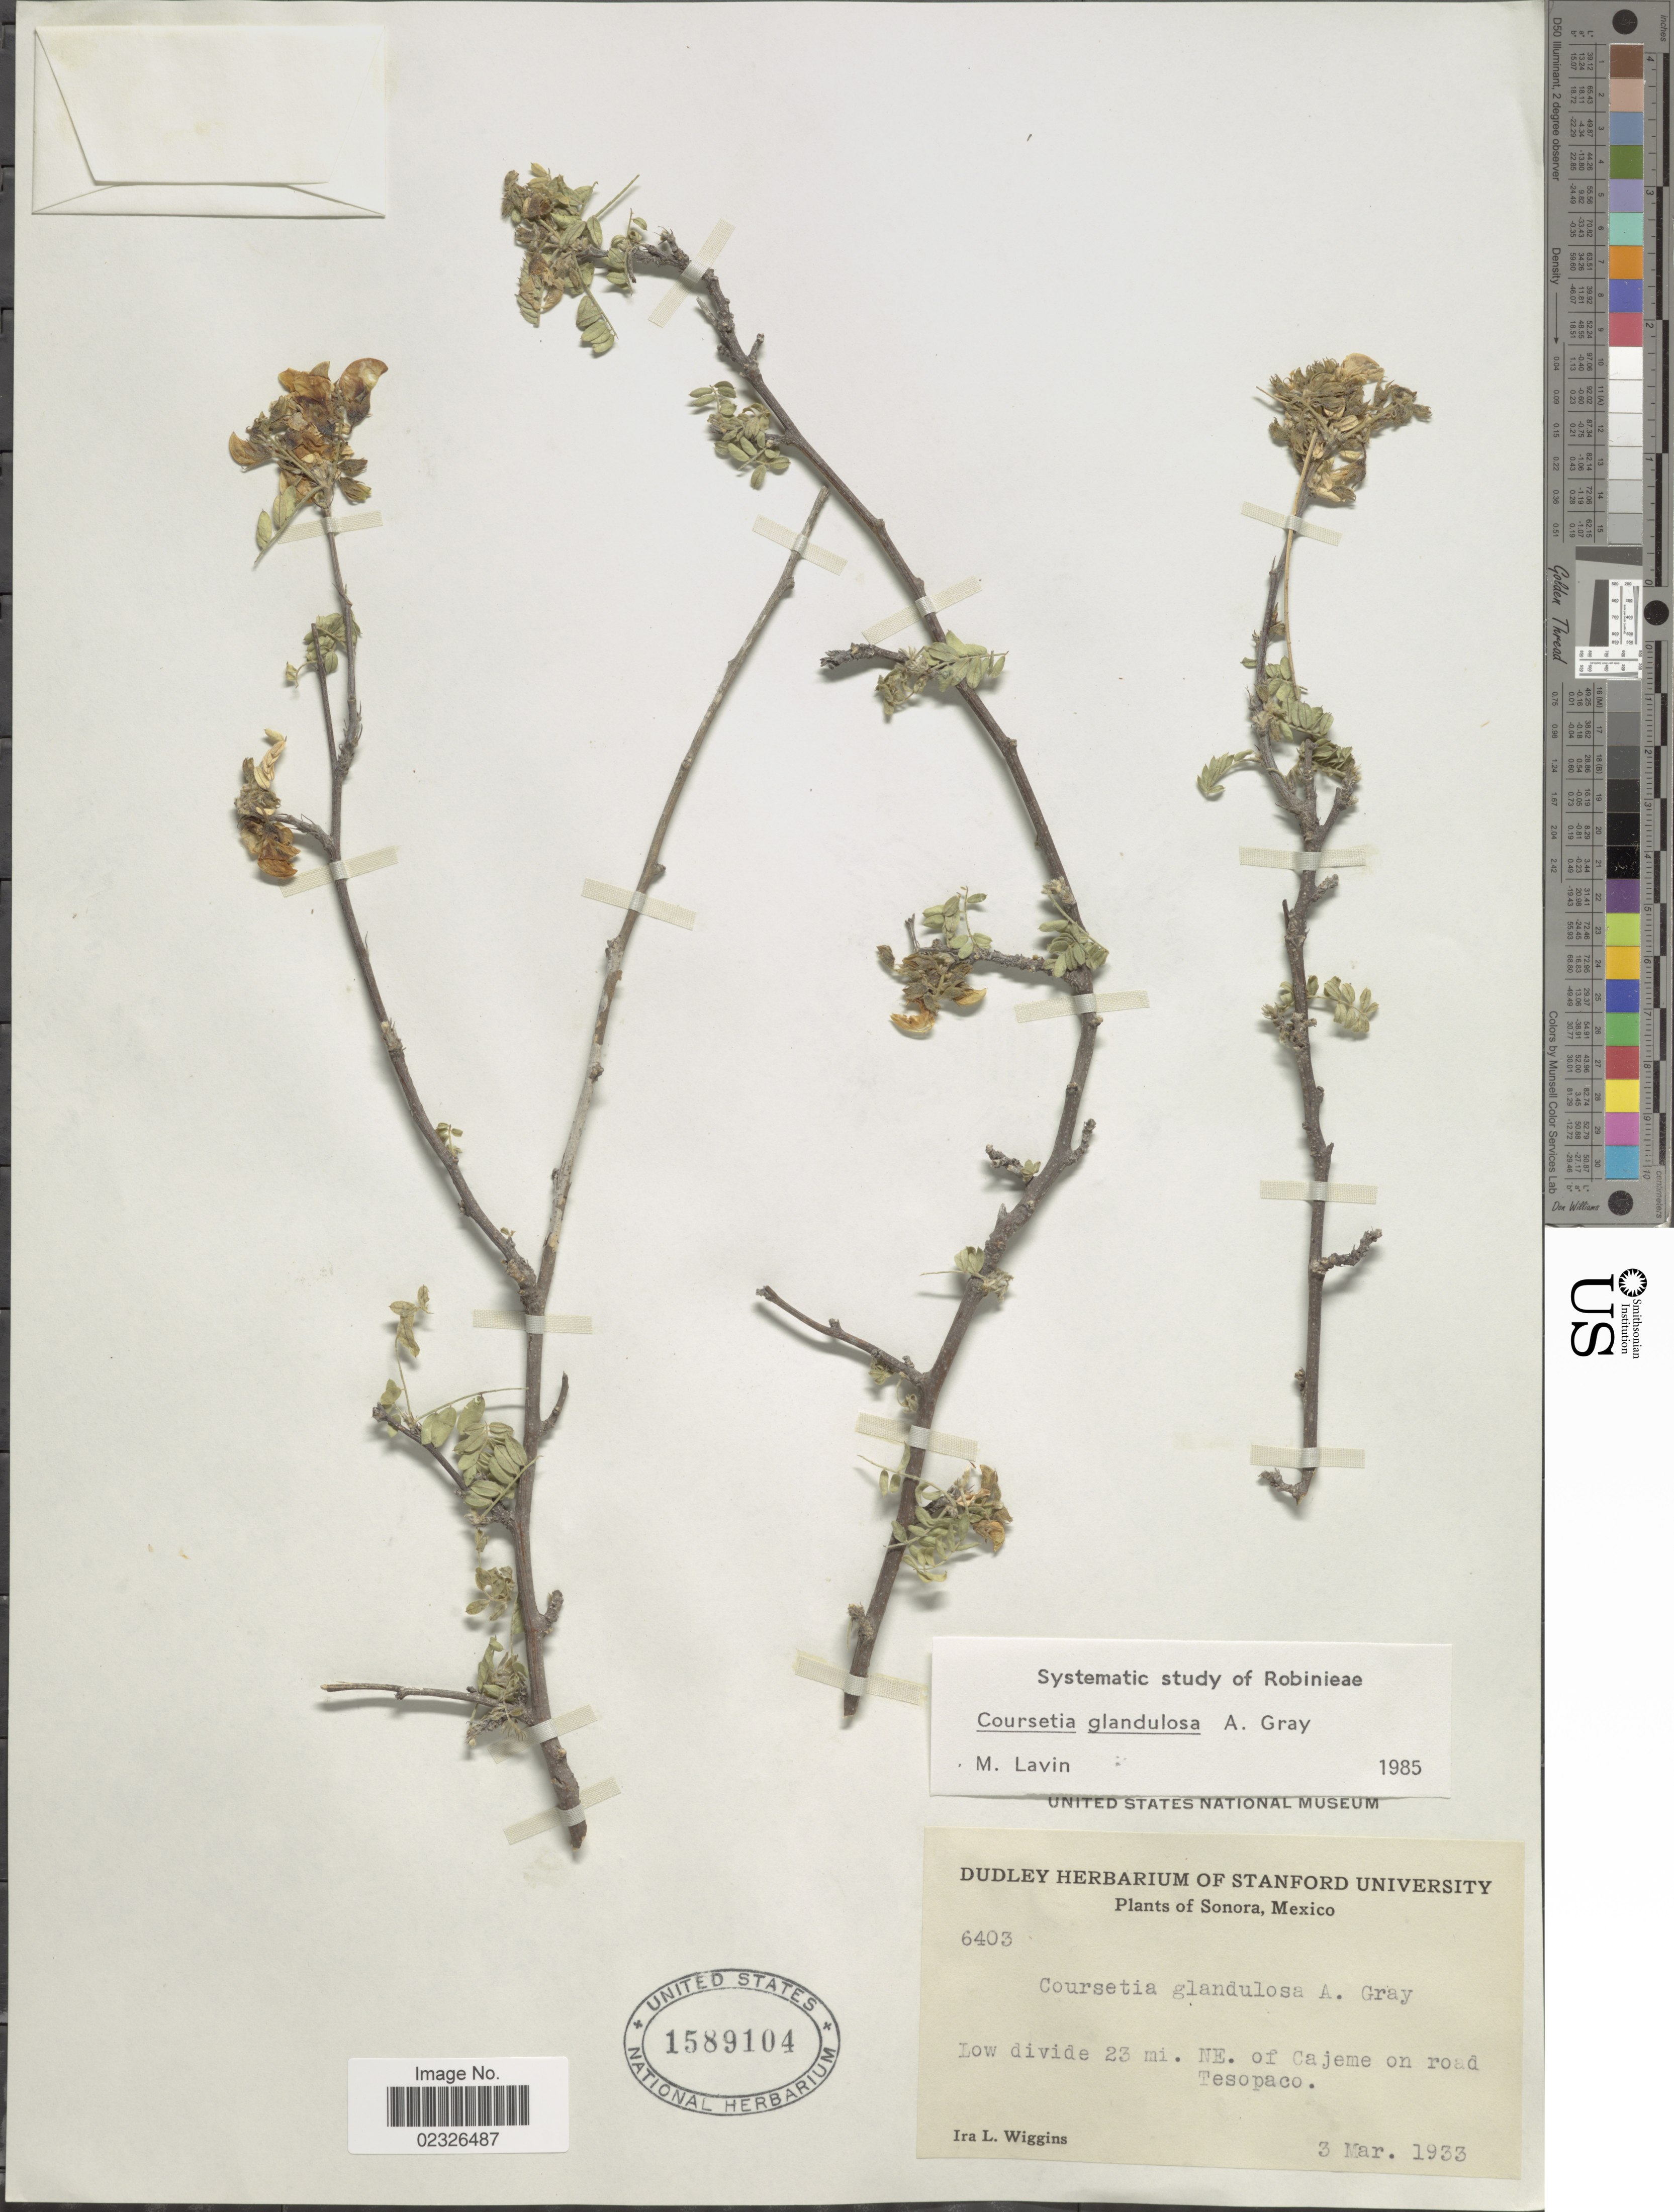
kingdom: Plantae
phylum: Tracheophyta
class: Magnoliopsida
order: Fabales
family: Fabaceae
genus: Coursetia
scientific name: Coursetia glandulosa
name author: A. Gray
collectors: I. L. Wiggins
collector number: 6403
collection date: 1933-03-03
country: Mexico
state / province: Sonora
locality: Low divide 23 mi. NE. of Cajeme on road to Tesopaco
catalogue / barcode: US 1589104